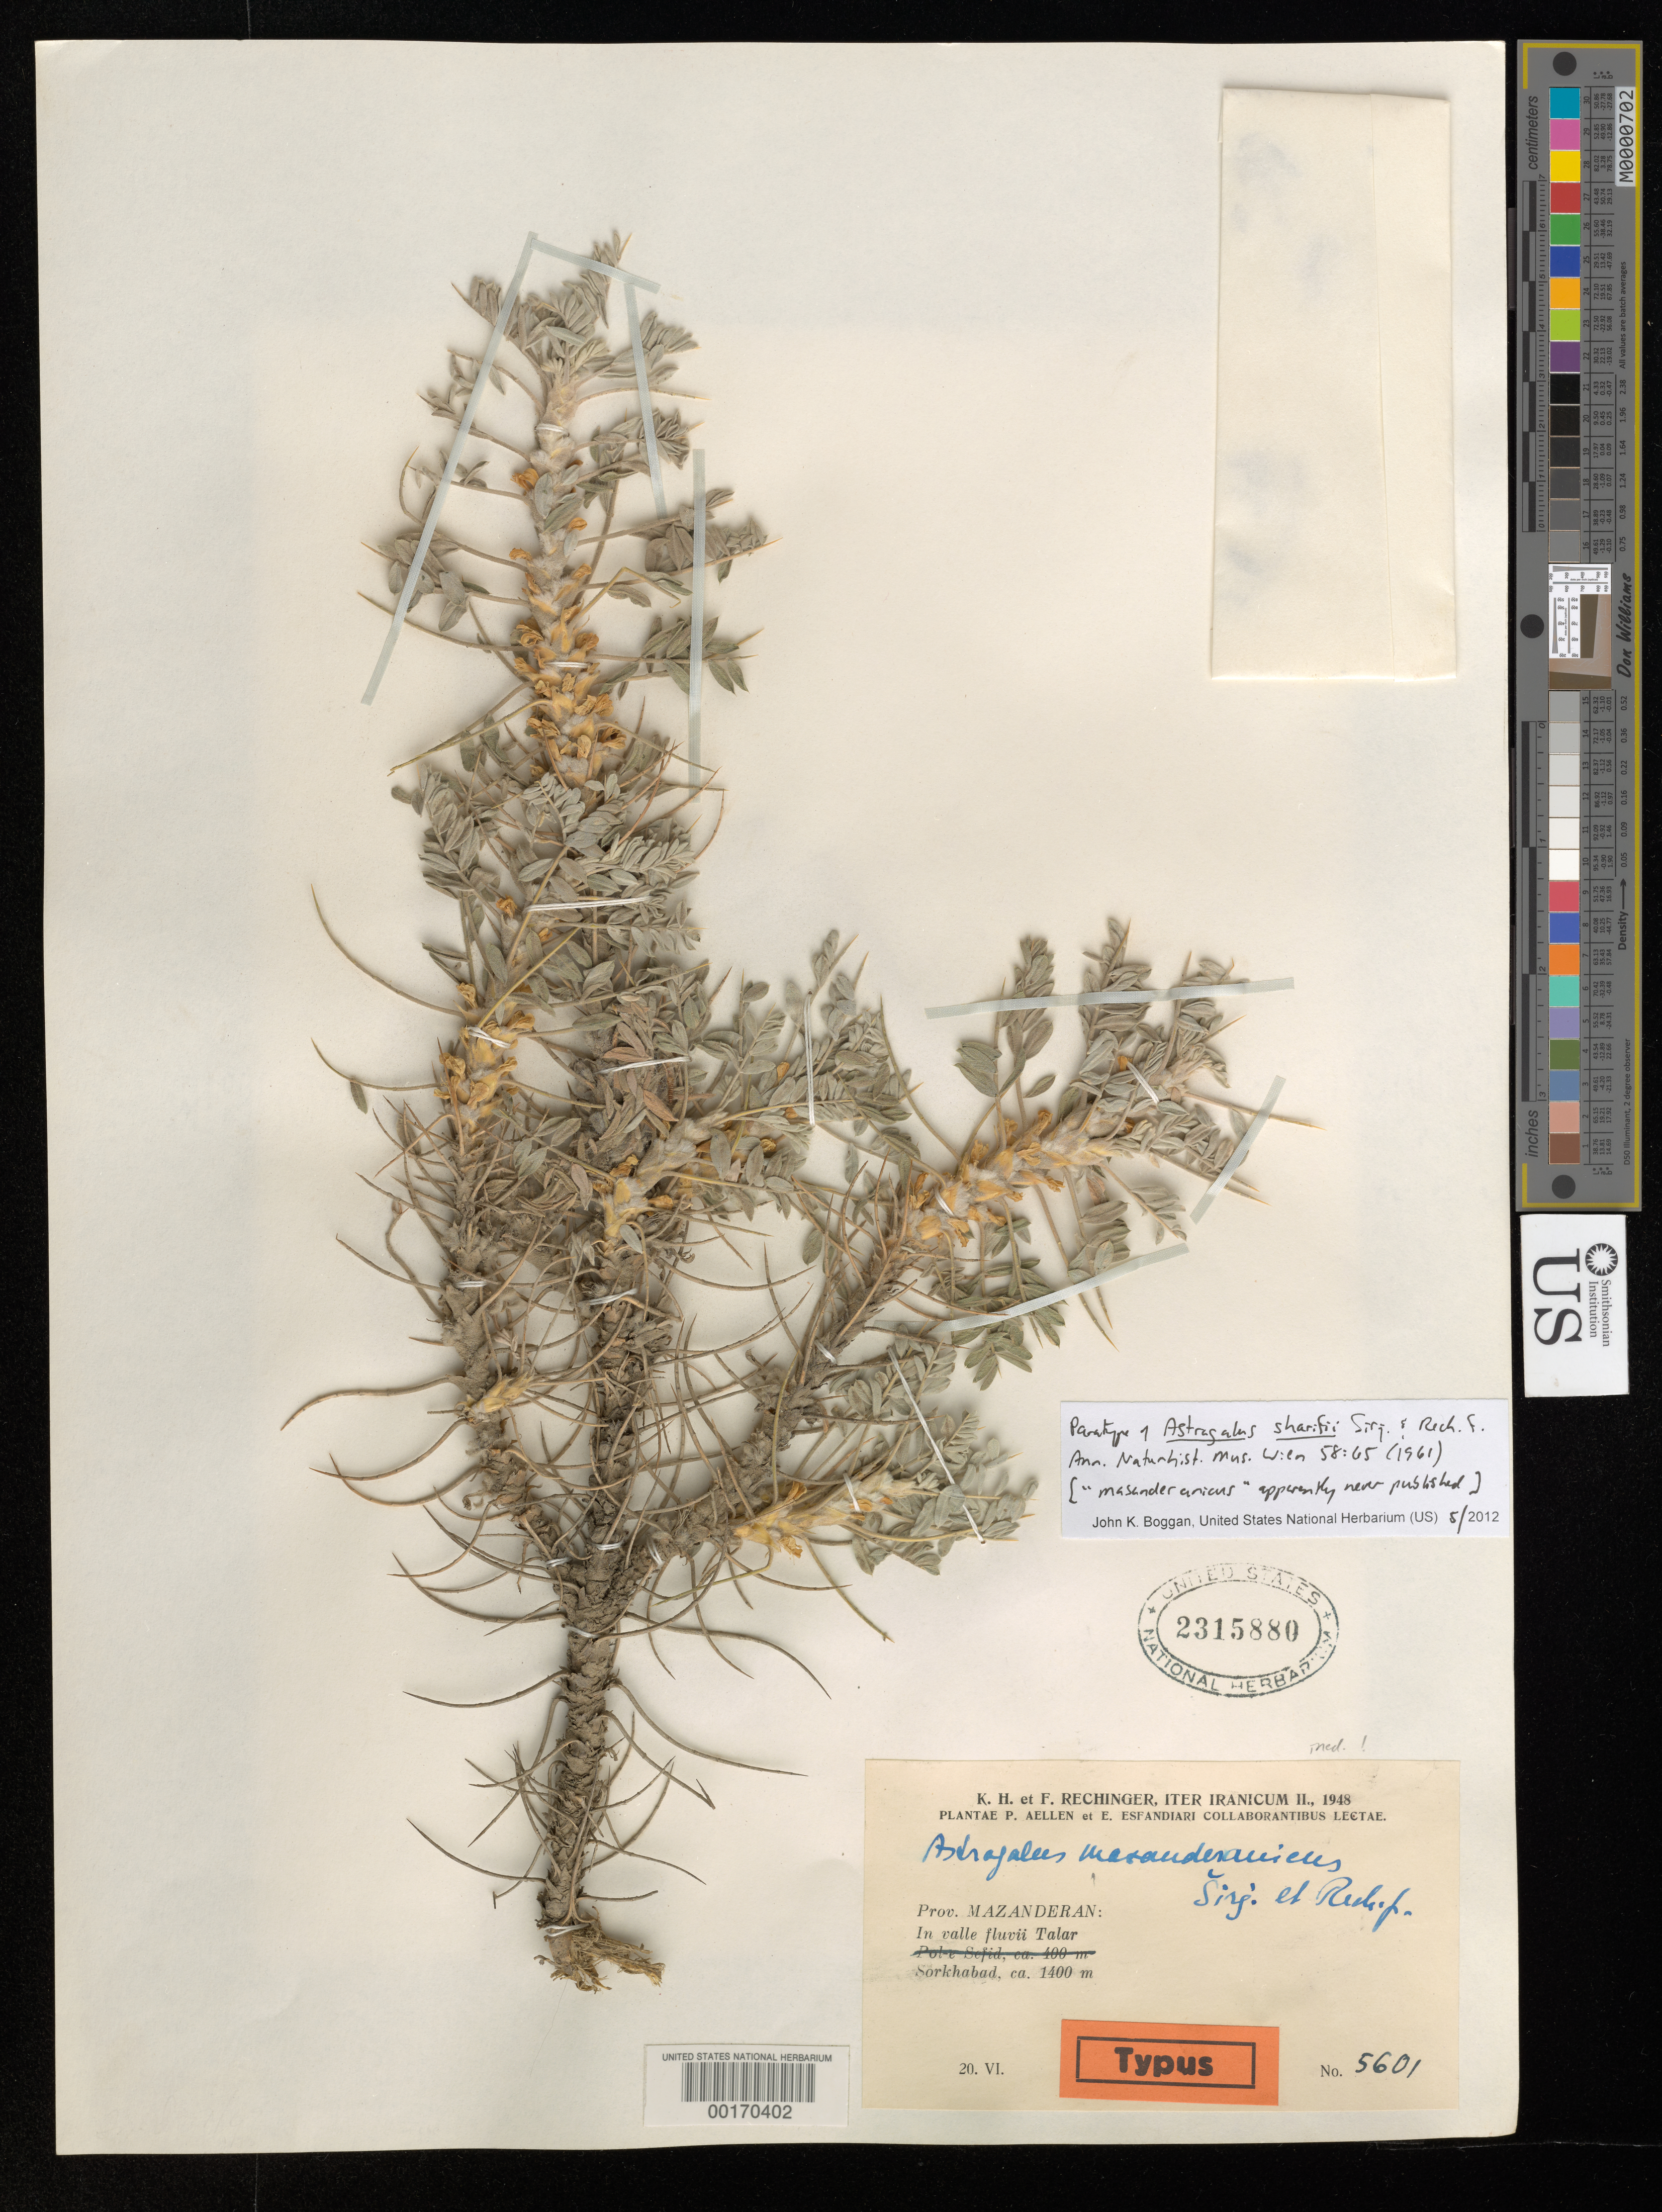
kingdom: Plantae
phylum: Tracheophyta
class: Magnoliopsida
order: Fabales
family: Fabaceae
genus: Astragalus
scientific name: Astragalus sharifii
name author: Širj. & Rech. f.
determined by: Boggan, J. K., (US), NMNH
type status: Paratype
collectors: K. H. Rechinger & F. Rechinger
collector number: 5601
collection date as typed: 20 Jun 1948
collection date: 1948-06-20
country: Iran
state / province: Mazandaran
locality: Talar Valley, Sorkhabad.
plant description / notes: Annotated as "Typus", Astragalus masanderanicus Sirj. & Rech.f. (ined. name, apparently never published).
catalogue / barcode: US 2315880